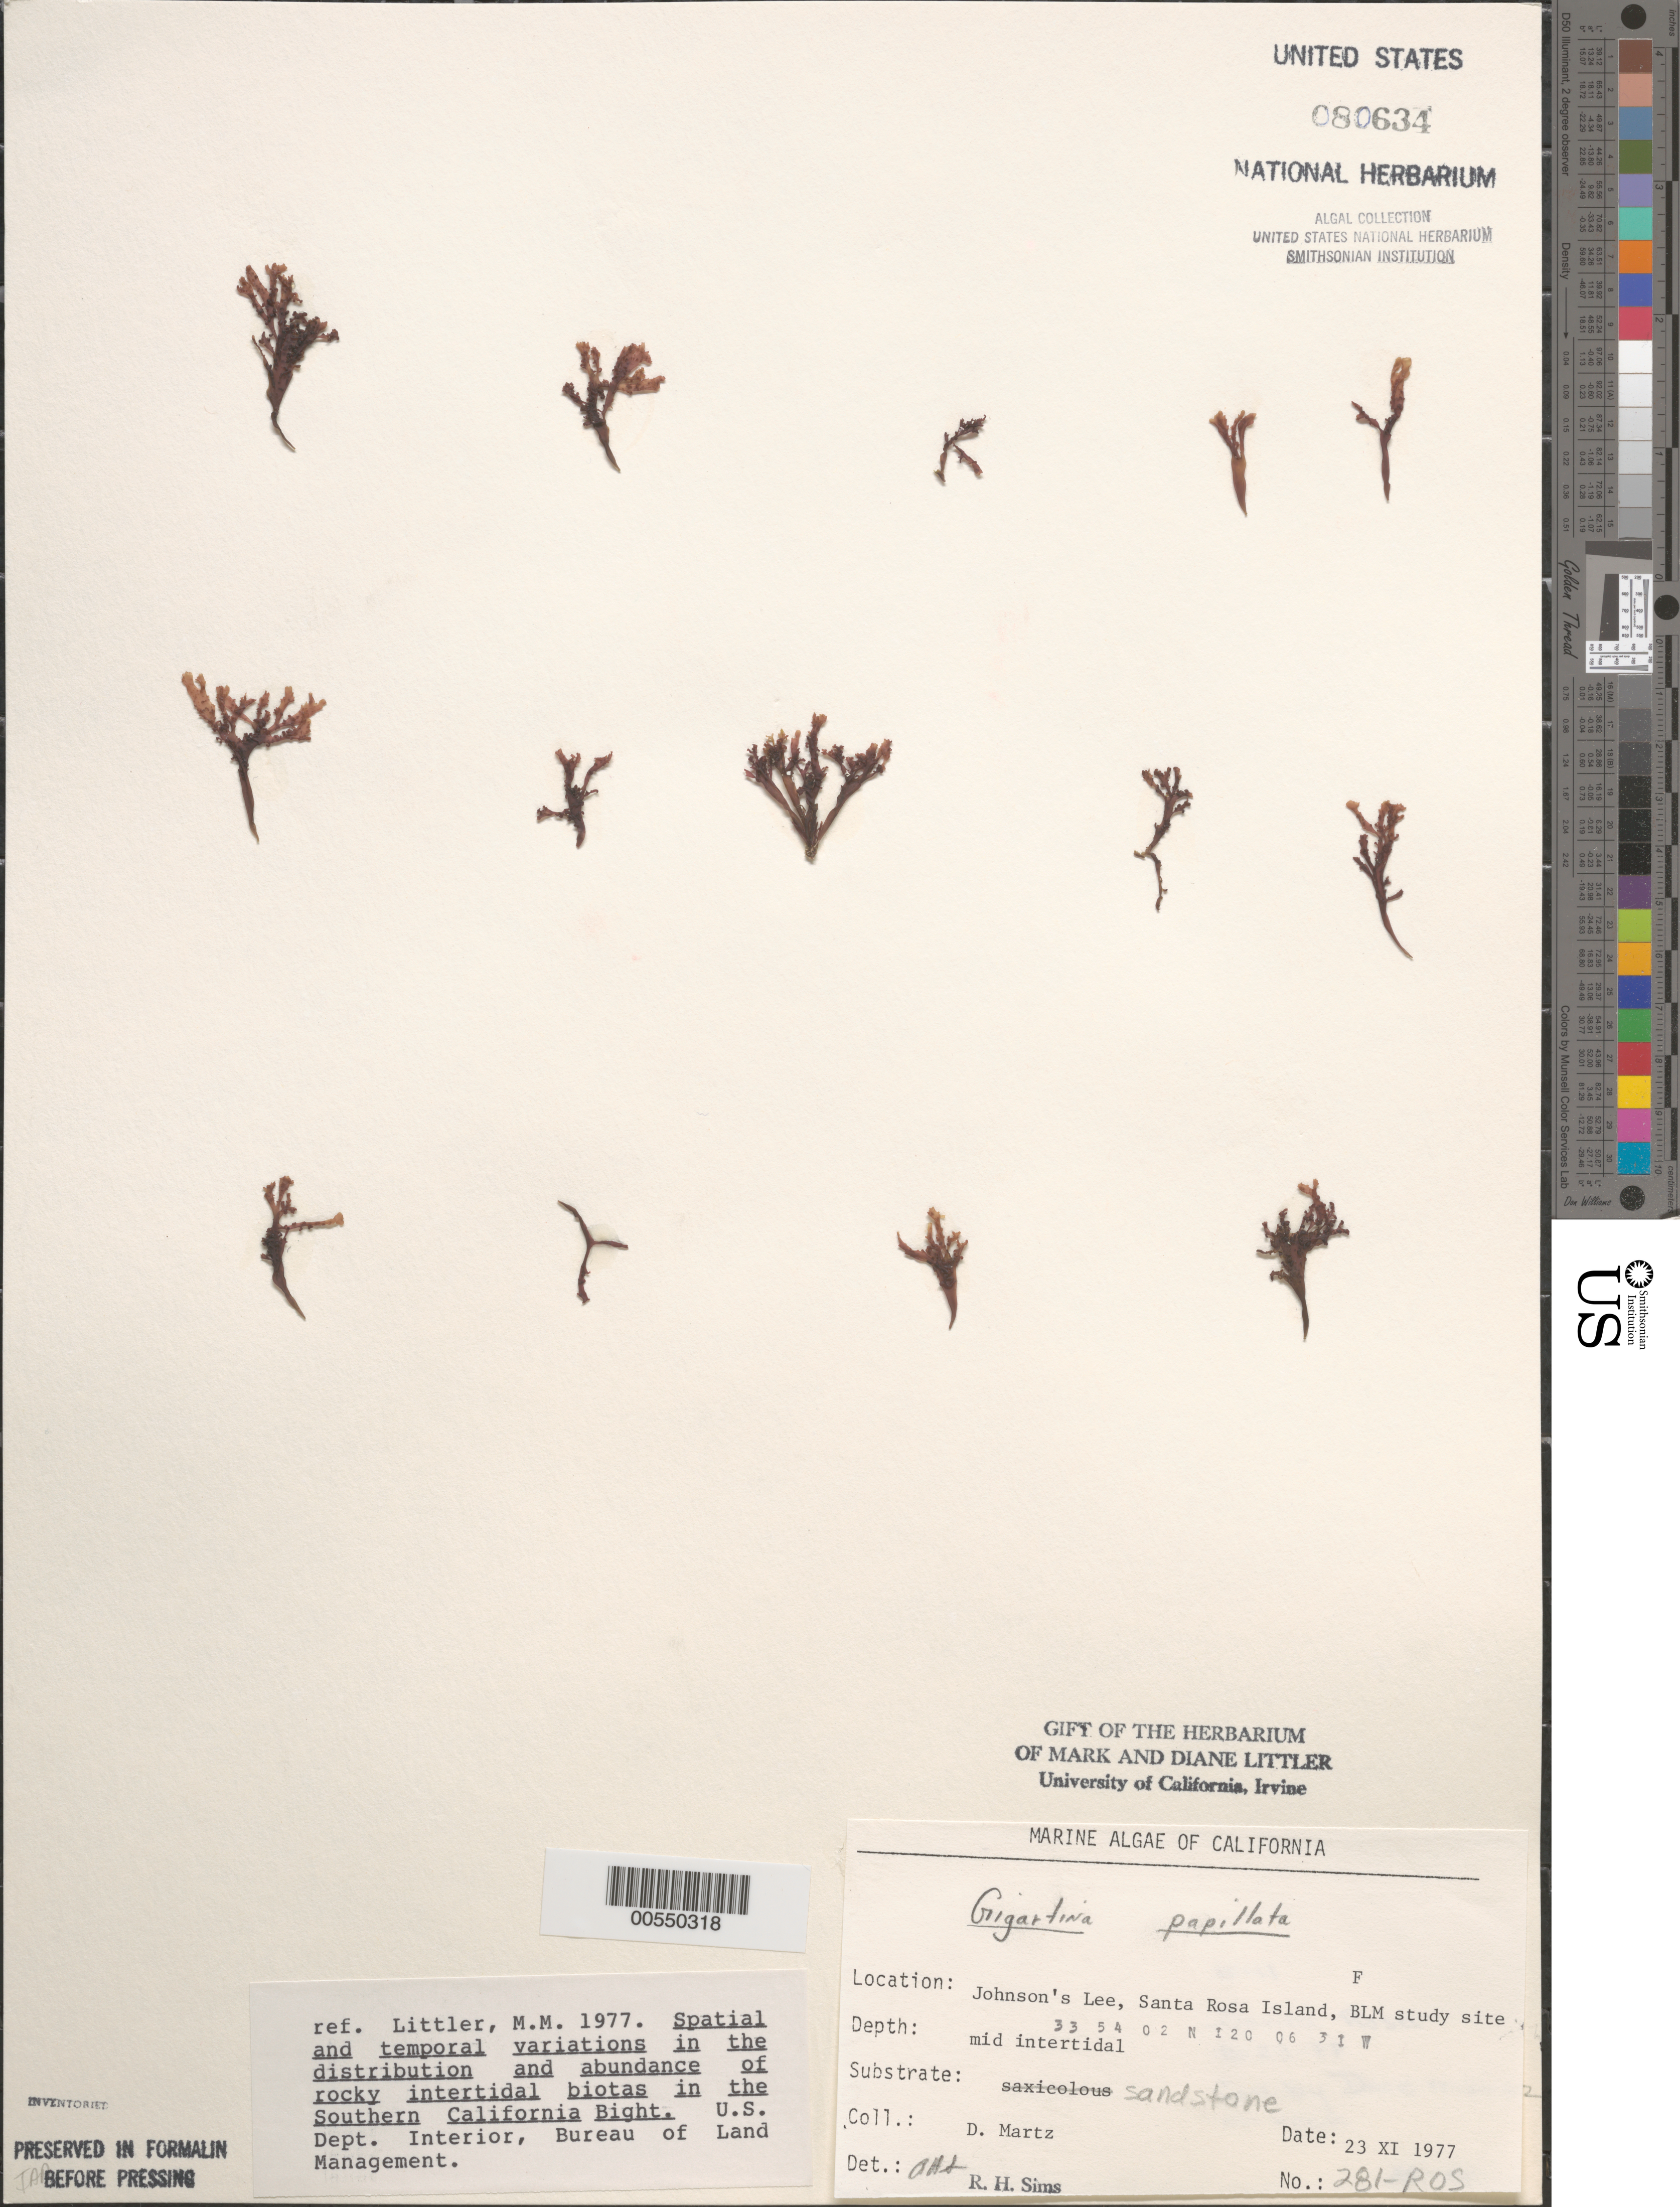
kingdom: Plantae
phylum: Rhodophyta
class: Florideophyceae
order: Gigartinales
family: Phyllophoraceae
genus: Mastocarpus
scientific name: Mastocarpus papillatus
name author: (C. Agardh) Kütz.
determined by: Algae name updating Project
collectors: D. Martz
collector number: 281-ros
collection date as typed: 23 Nov 1977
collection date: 1977-11-23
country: United States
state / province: California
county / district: Santa Barbara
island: Santa Rosa Island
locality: Johnson's Lee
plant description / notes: BLM-SOCALBIGHT Rocky Intertidal Survey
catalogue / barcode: US 80634